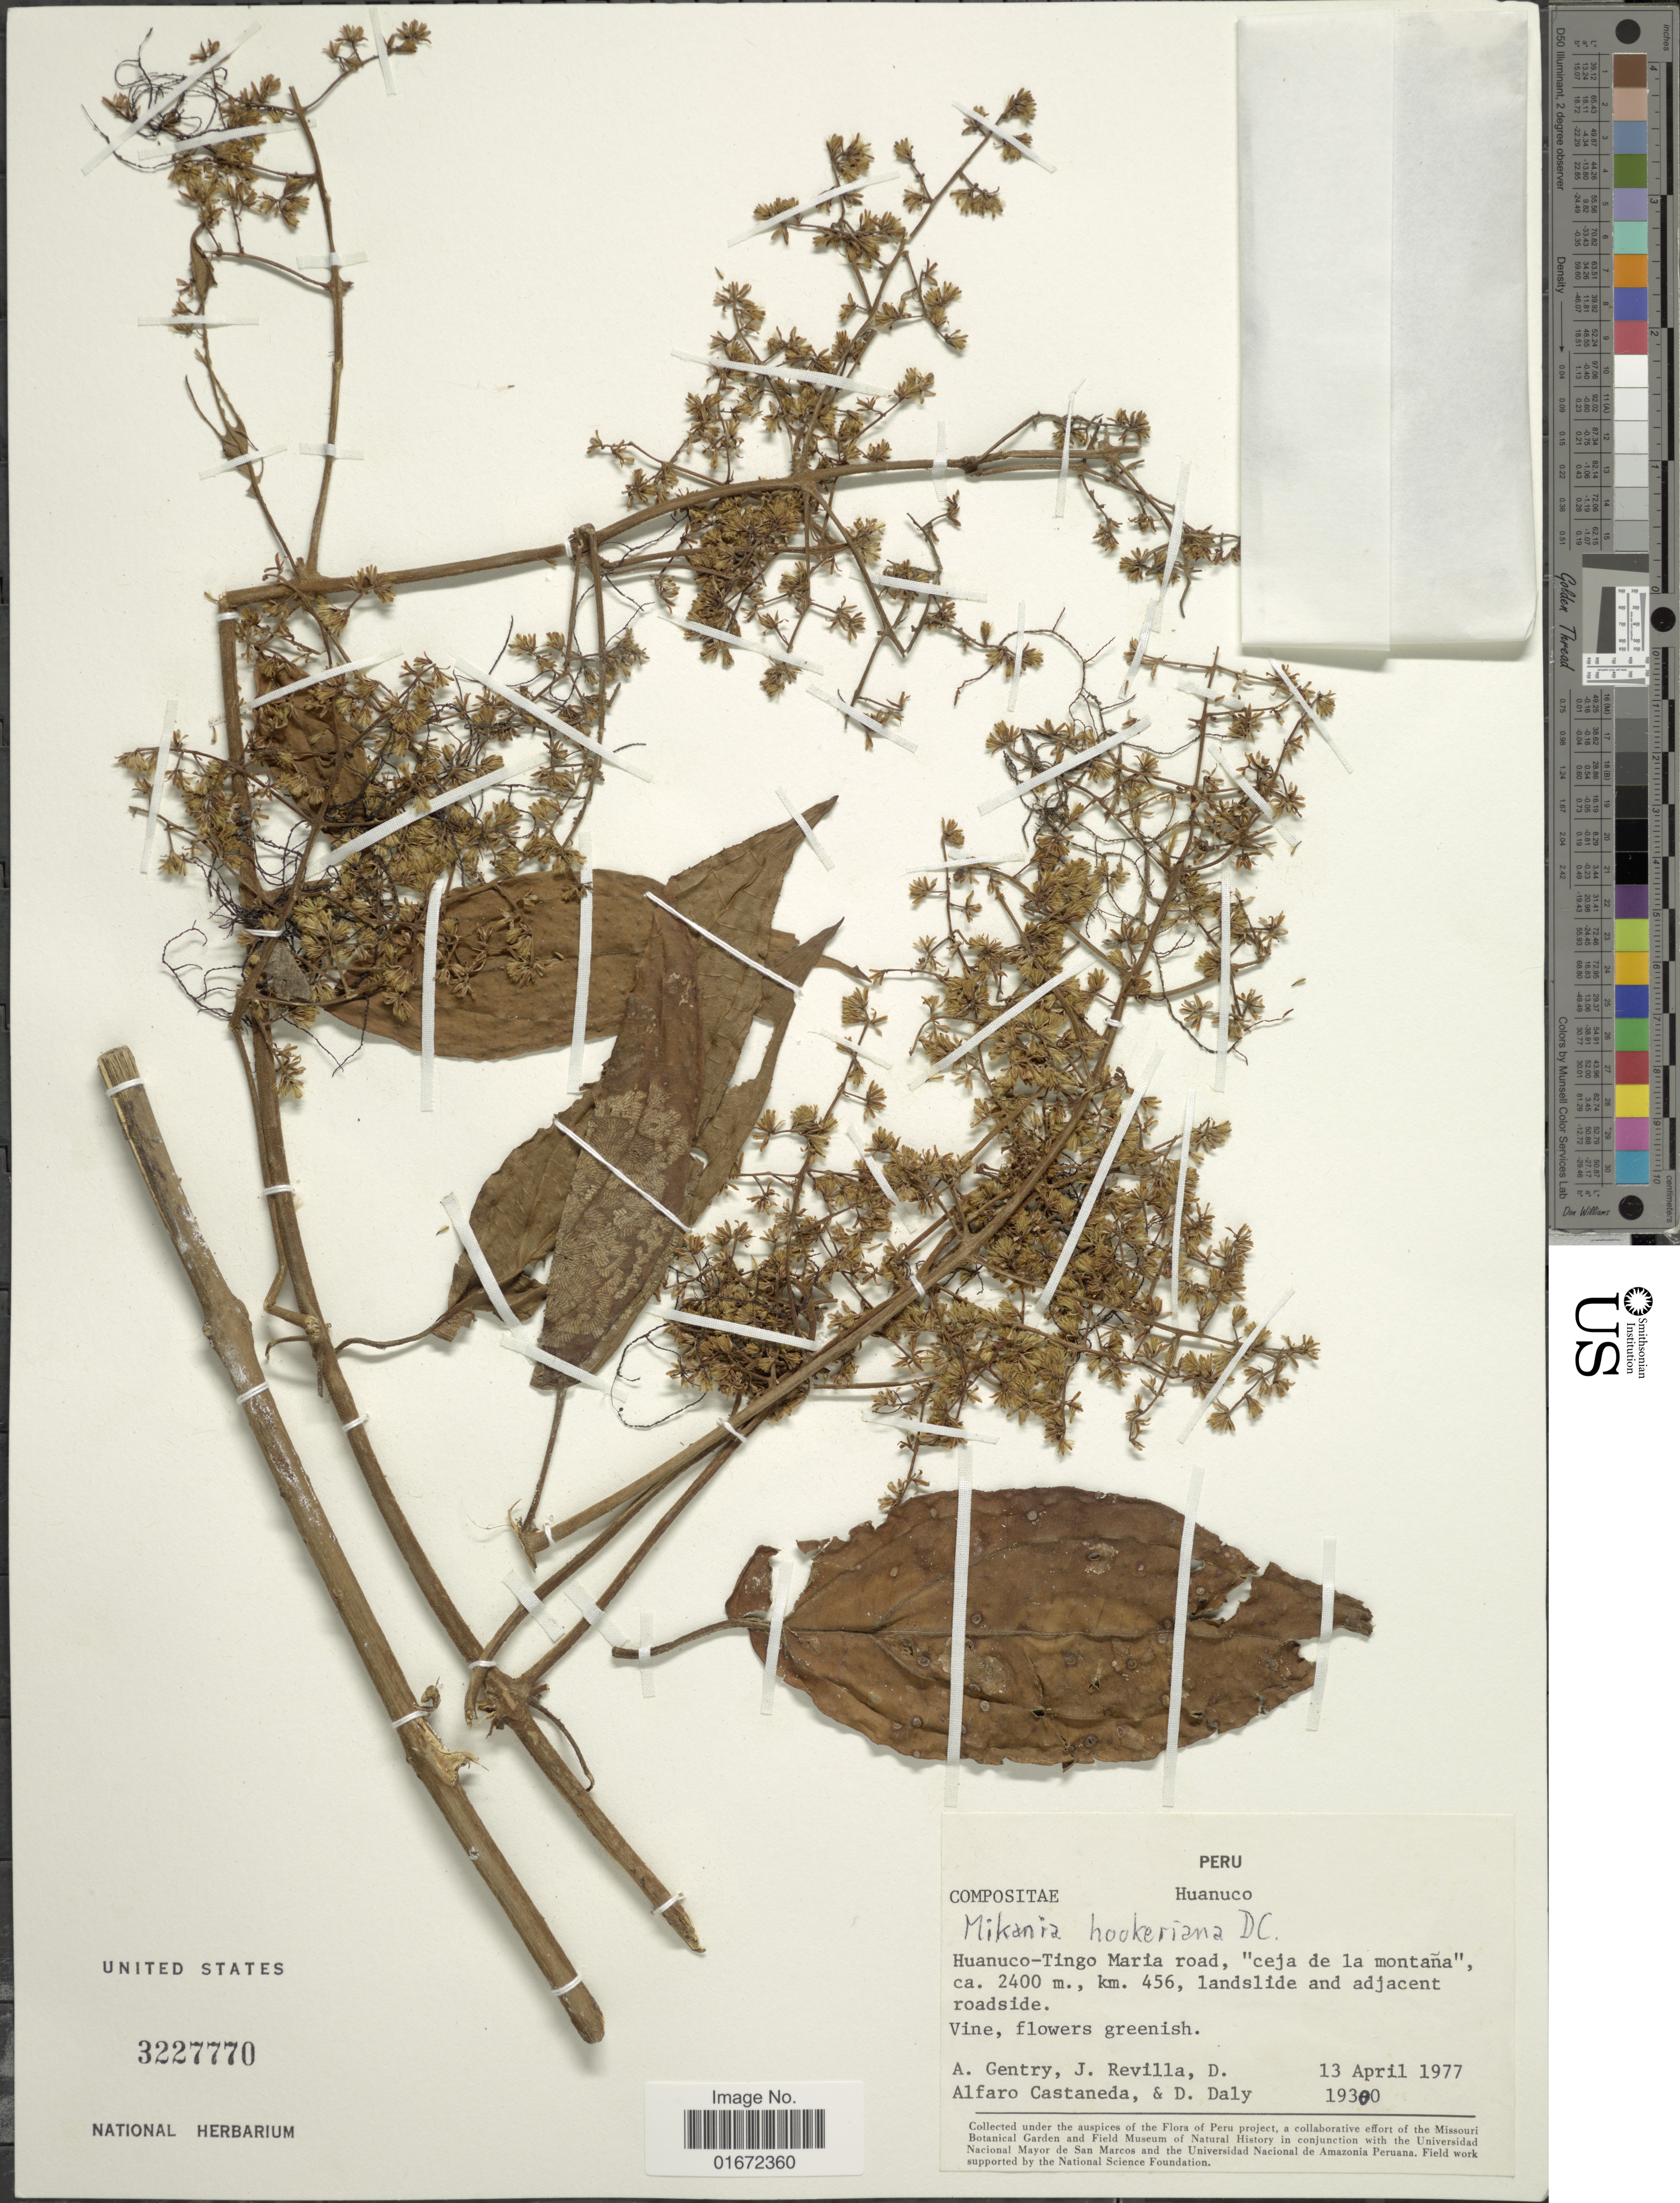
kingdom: Plantae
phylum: Tracheophyta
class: Magnoliopsida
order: Asterales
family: Asteraceae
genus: Mikania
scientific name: Mikania hookeriana var. platyphylla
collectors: A. H. Gentry, J. Revilla, D. Alfaro Castaneda & D. C. Daly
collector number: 19300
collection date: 1977-04-13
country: Peru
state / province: Huánuco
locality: Huanuco-Tingo Maria road, "ceja de la montana", km. 456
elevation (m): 2400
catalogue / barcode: US 3227770